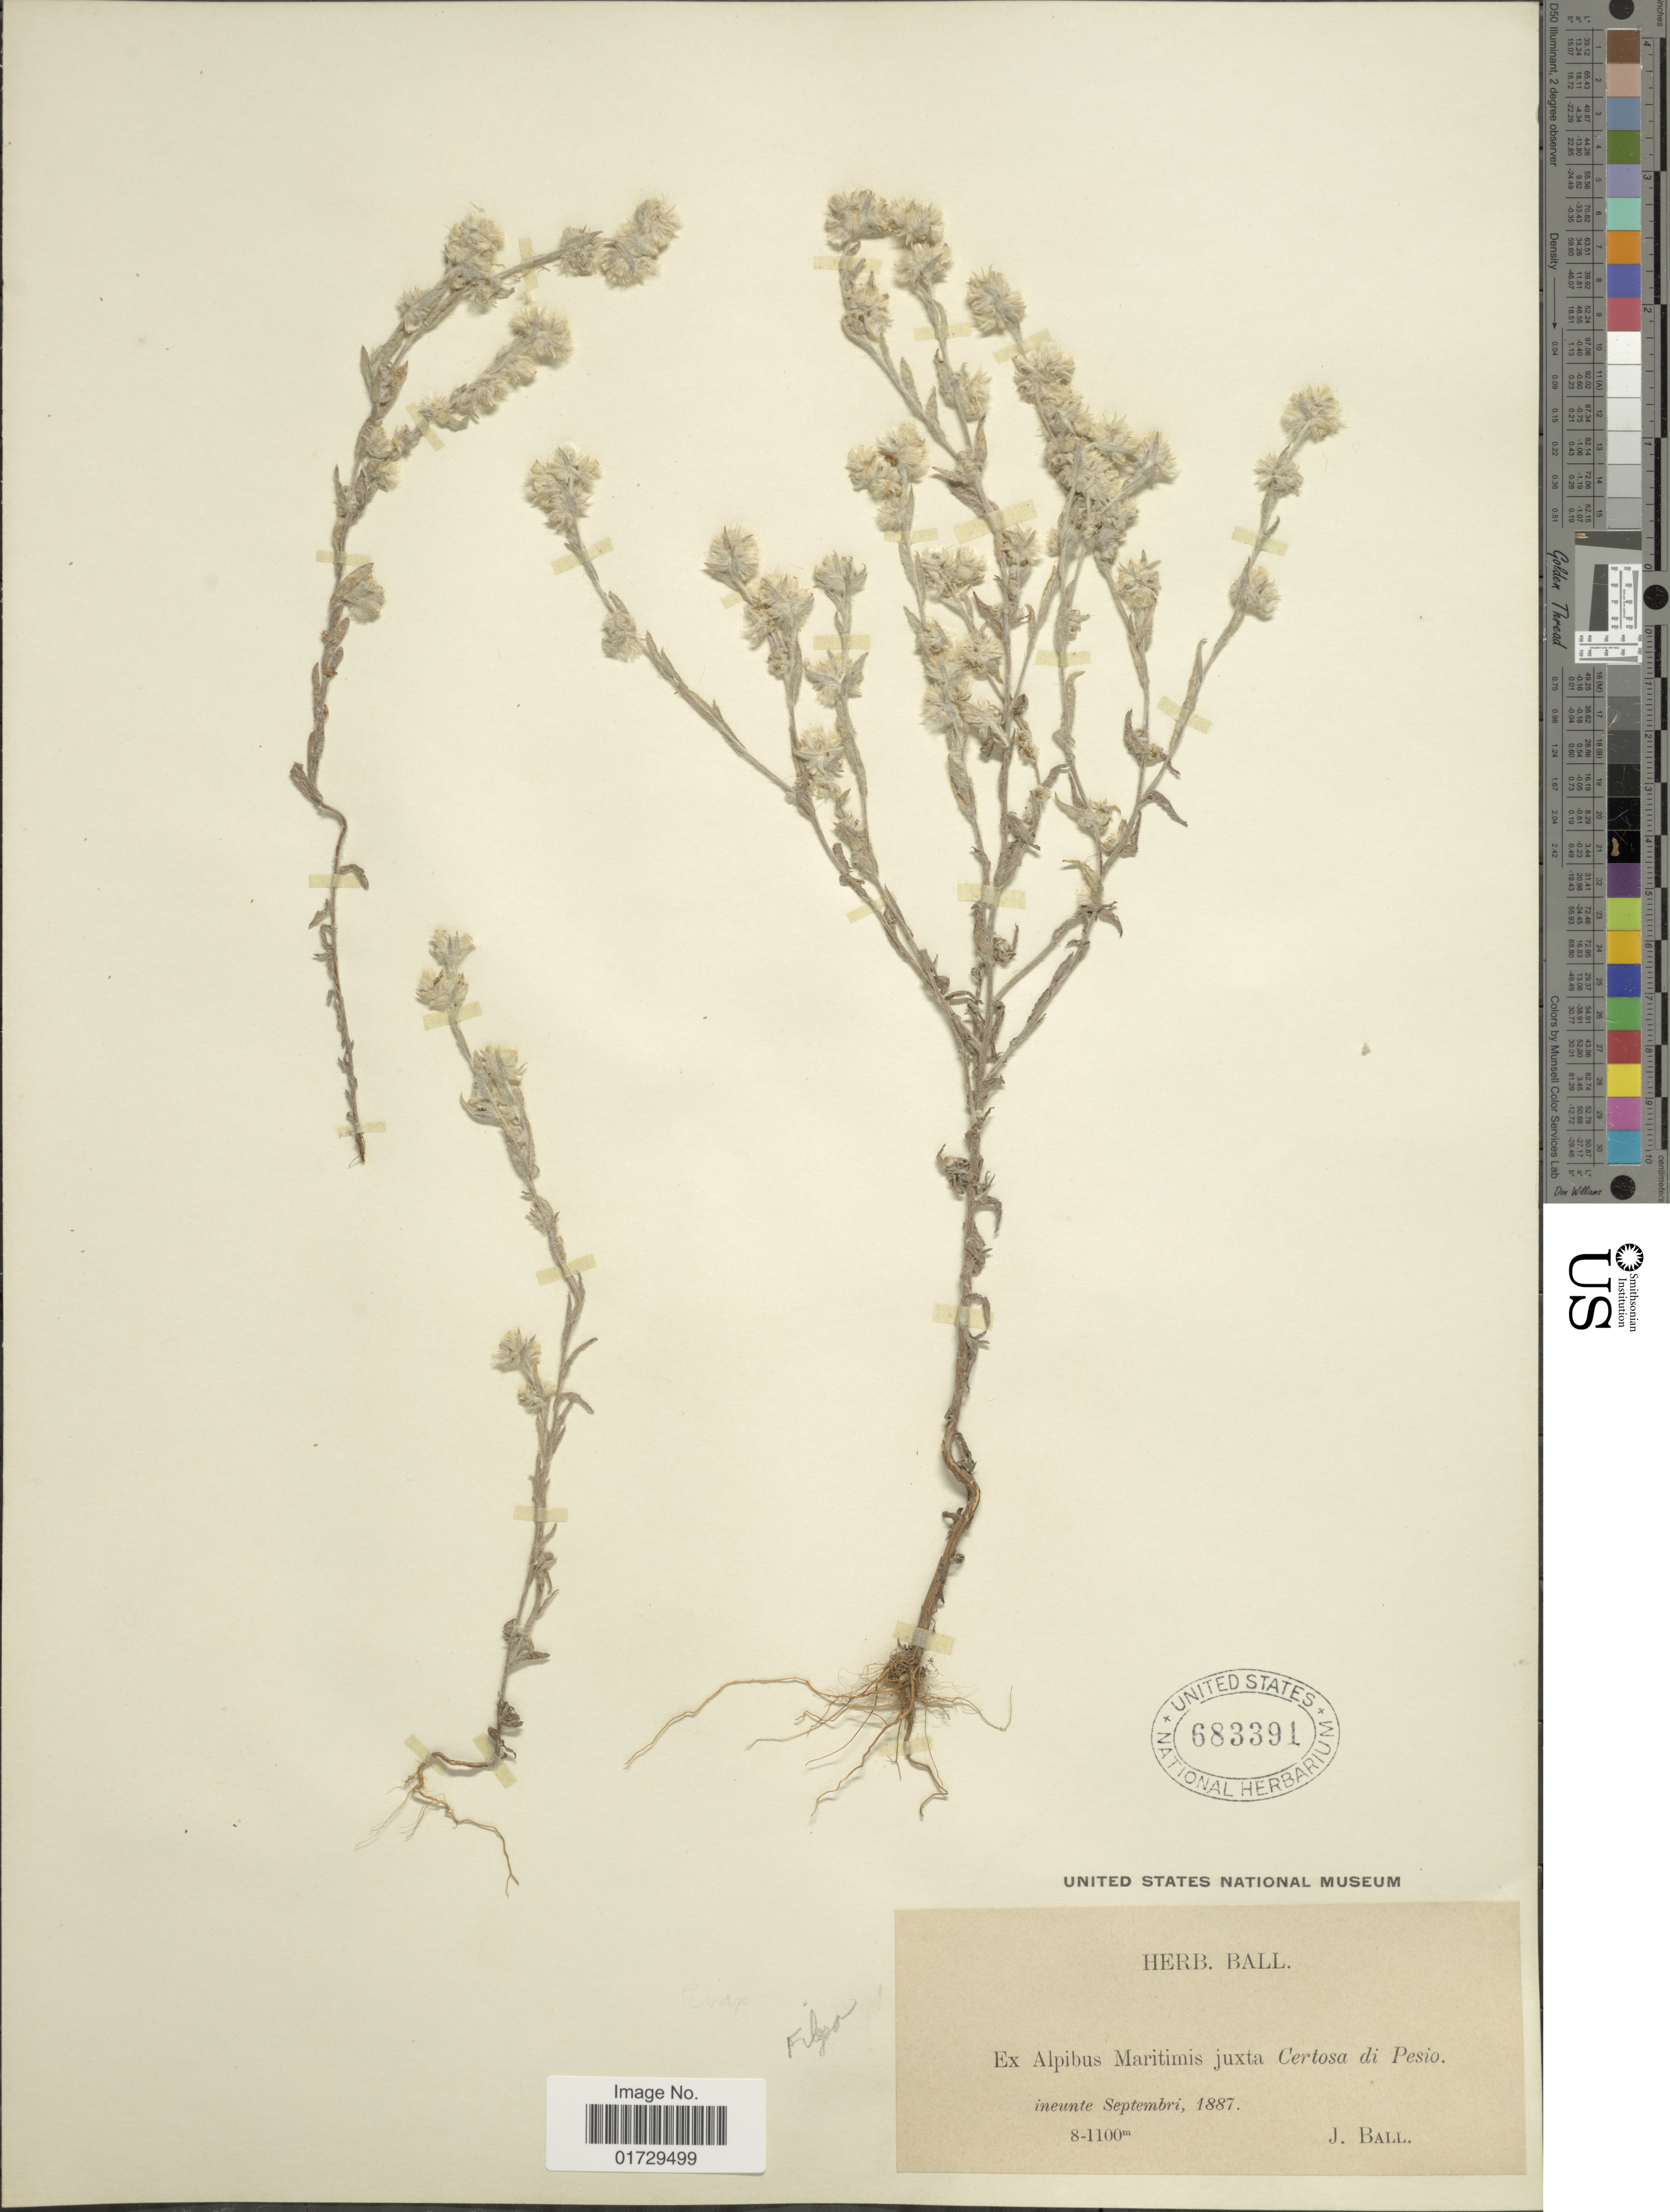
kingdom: Plantae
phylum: Tracheophyta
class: Magnoliopsida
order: Asterales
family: Asteraceae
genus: Filago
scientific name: Filago sp.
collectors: J. Ball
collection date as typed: ineunte Septembri, 1887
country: Italy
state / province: Piedmont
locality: Ex Alpibus Maritimis juxta Certosa di Pesio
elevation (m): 800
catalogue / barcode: US 683391